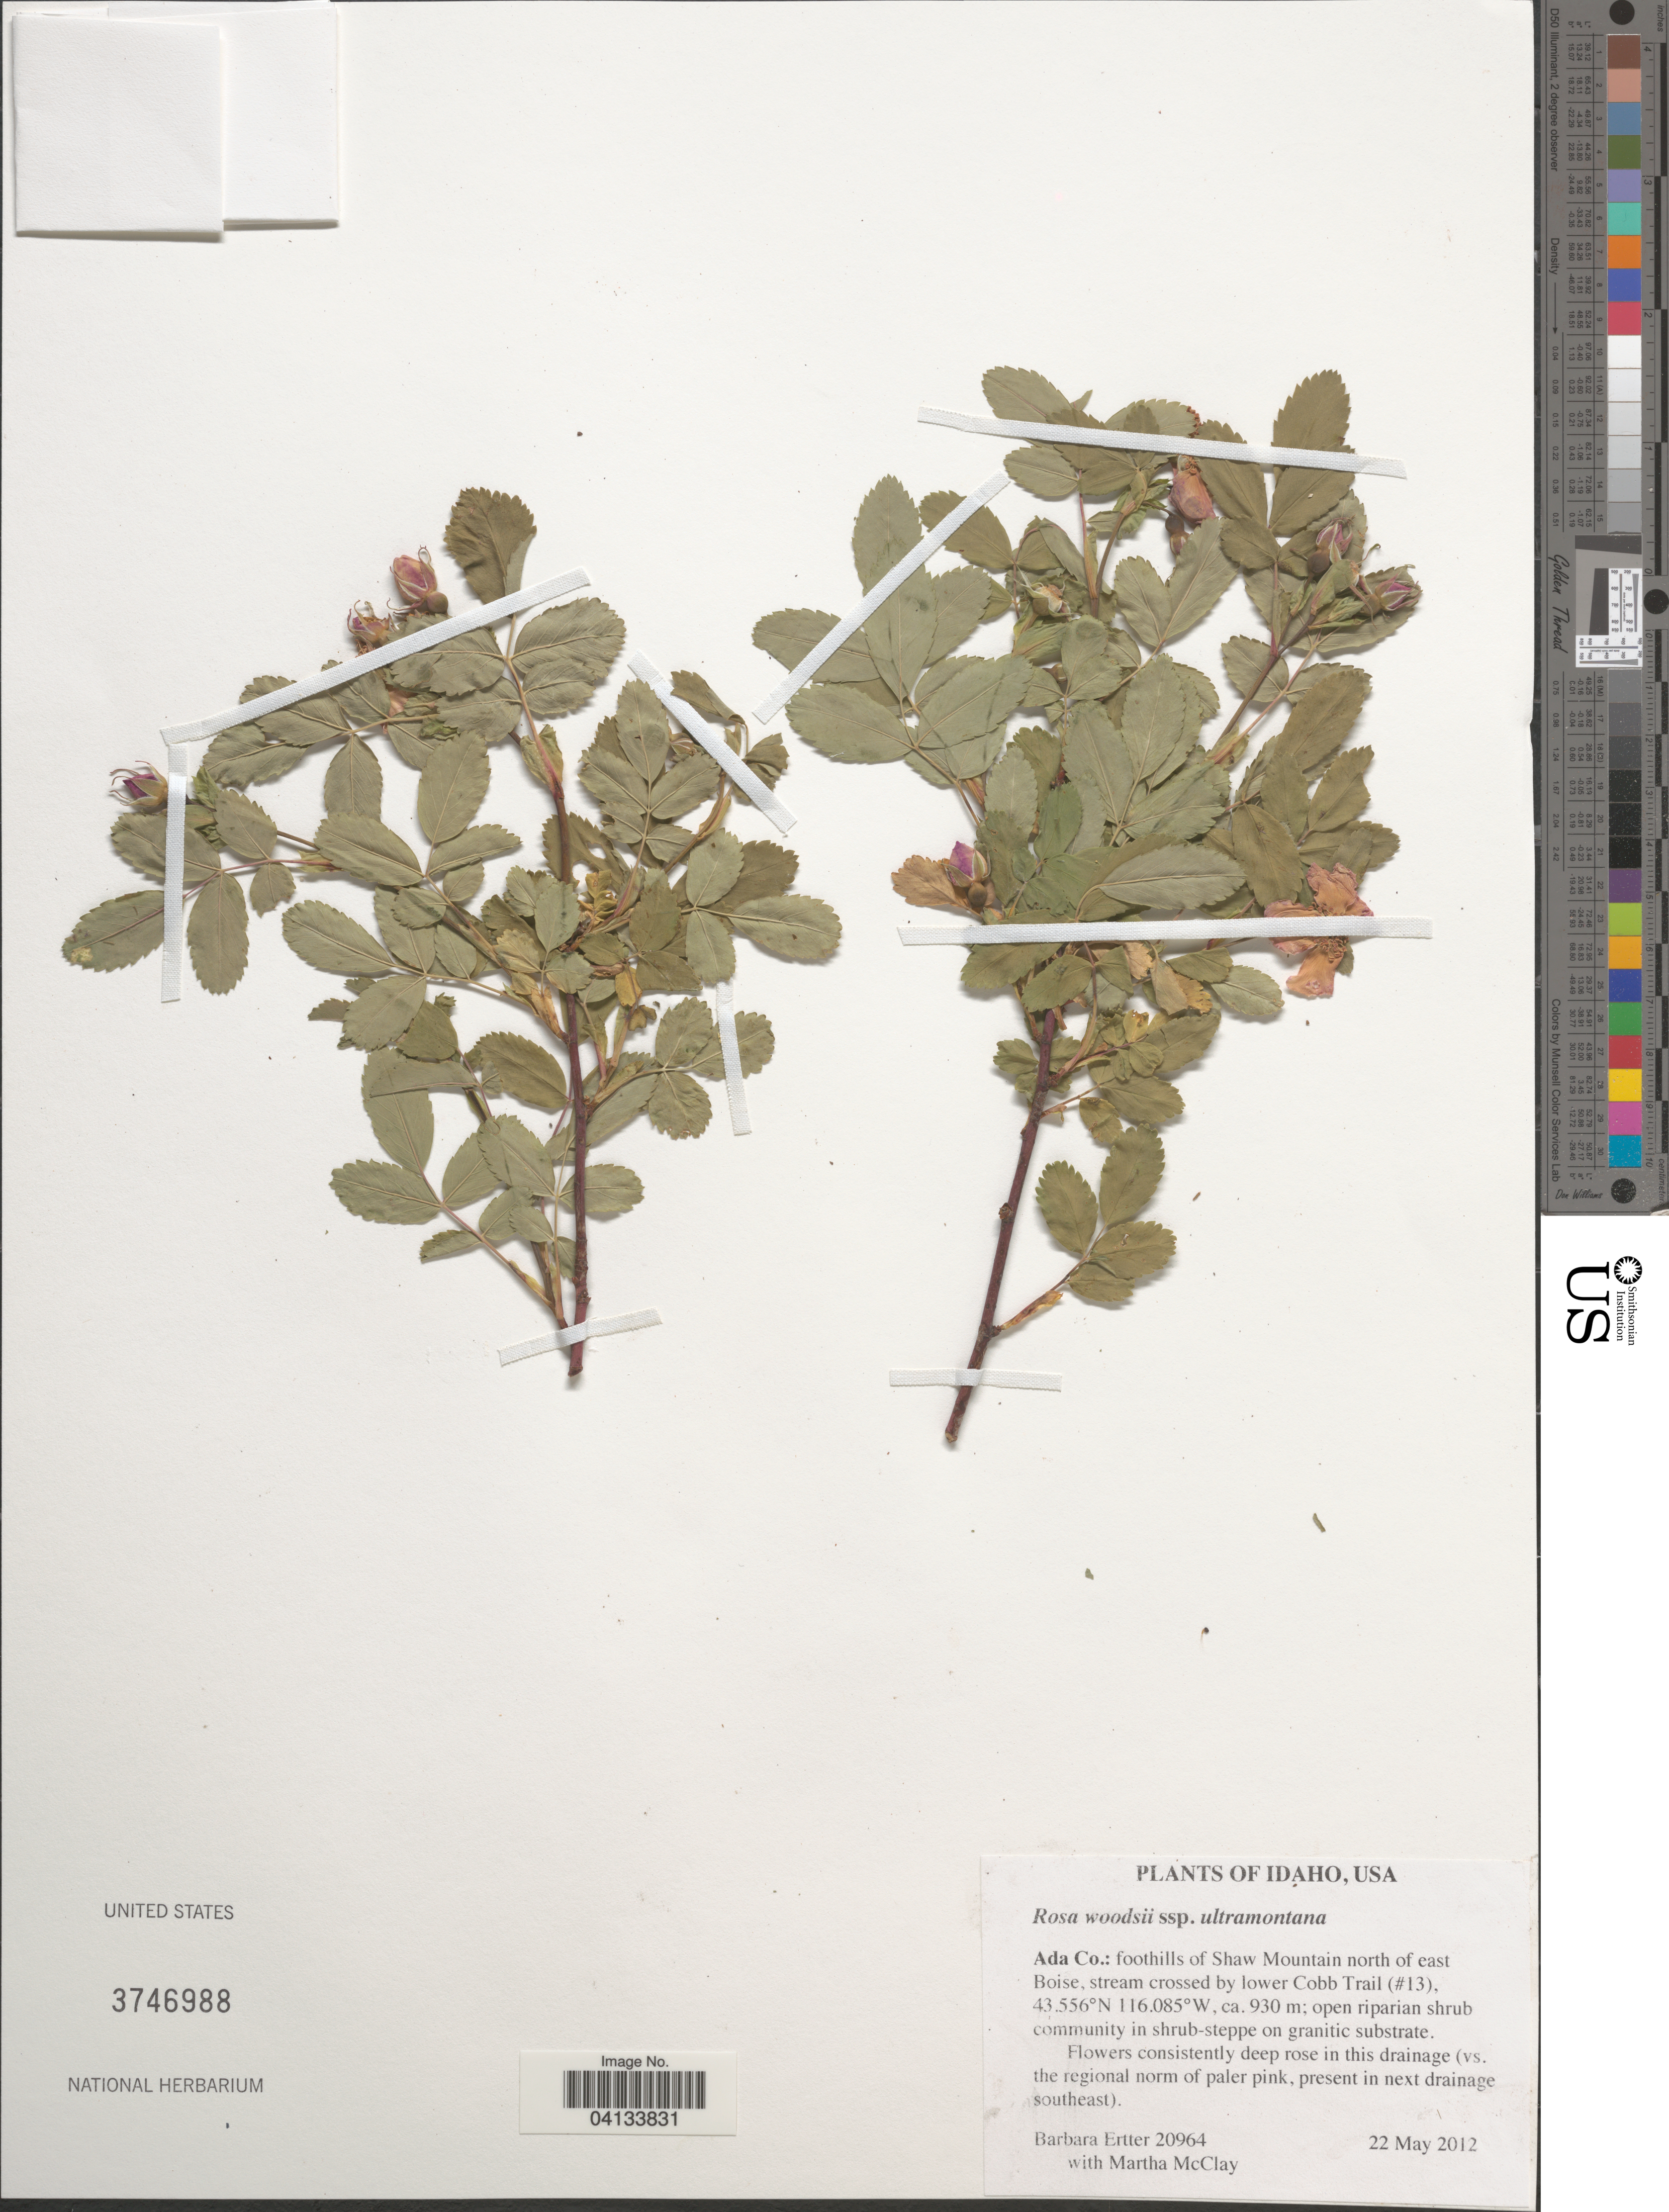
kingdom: Plantae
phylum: Tracheophyta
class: Magnoliopsida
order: Rosales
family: Rosaceae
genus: Rosa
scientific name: Rosa woodsii var. ultramontana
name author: Lindl.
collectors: B. Ertter & M. McClay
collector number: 20964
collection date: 2012-05-22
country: United States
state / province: Idaho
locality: Ada Co.: foothills of Shaw Mountain north of east Boise, stream crossed by lower Cobb Trail (#13).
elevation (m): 930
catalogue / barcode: US 3746988